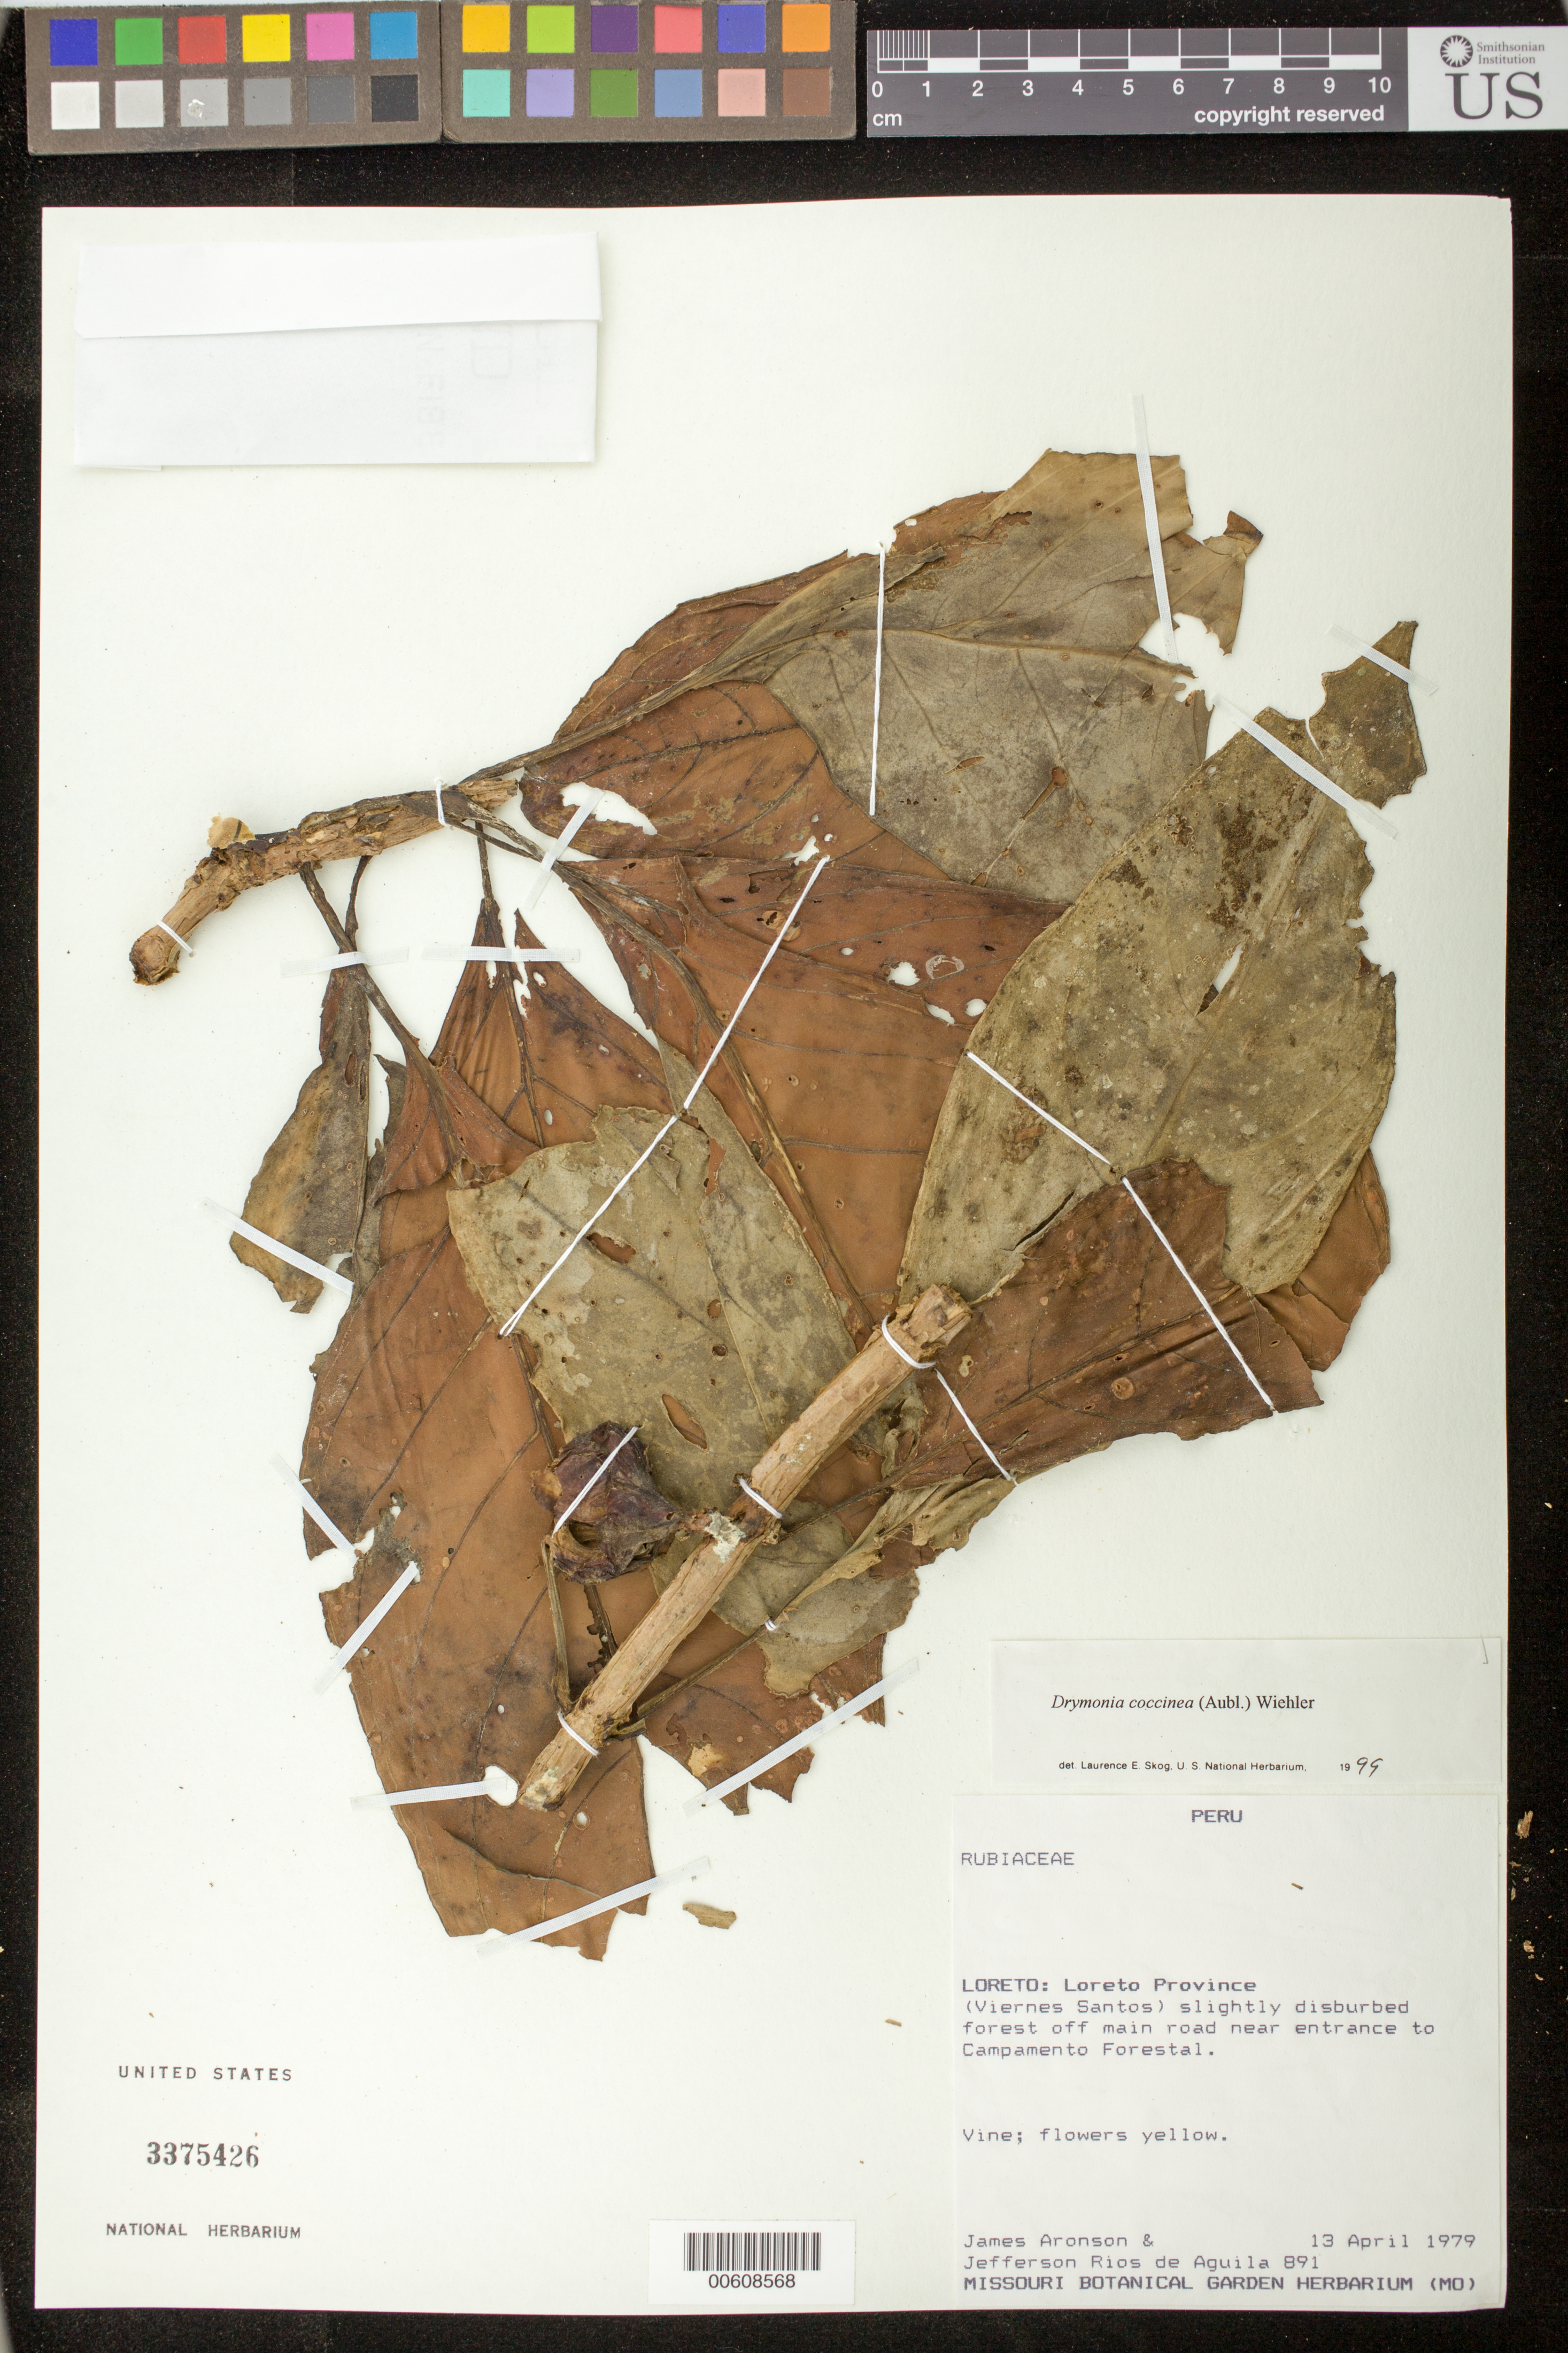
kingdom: Plantae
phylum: Tracheophyta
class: Magnoliopsida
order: Lamiales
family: Gesneriaceae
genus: Drymonia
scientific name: Drymonia coccinea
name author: (Aubl.) Wiehler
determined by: Skog, Laurence E.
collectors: J. Aronson & J. Rios de Aguila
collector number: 891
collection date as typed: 13 Apr 1979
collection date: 1979-04-13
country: Peru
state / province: Loreto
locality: Prov. Loreto; (Viernes Santos) off main road near entrance to Campamento Forestal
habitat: slightly disturbed forest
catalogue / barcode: US 3375426